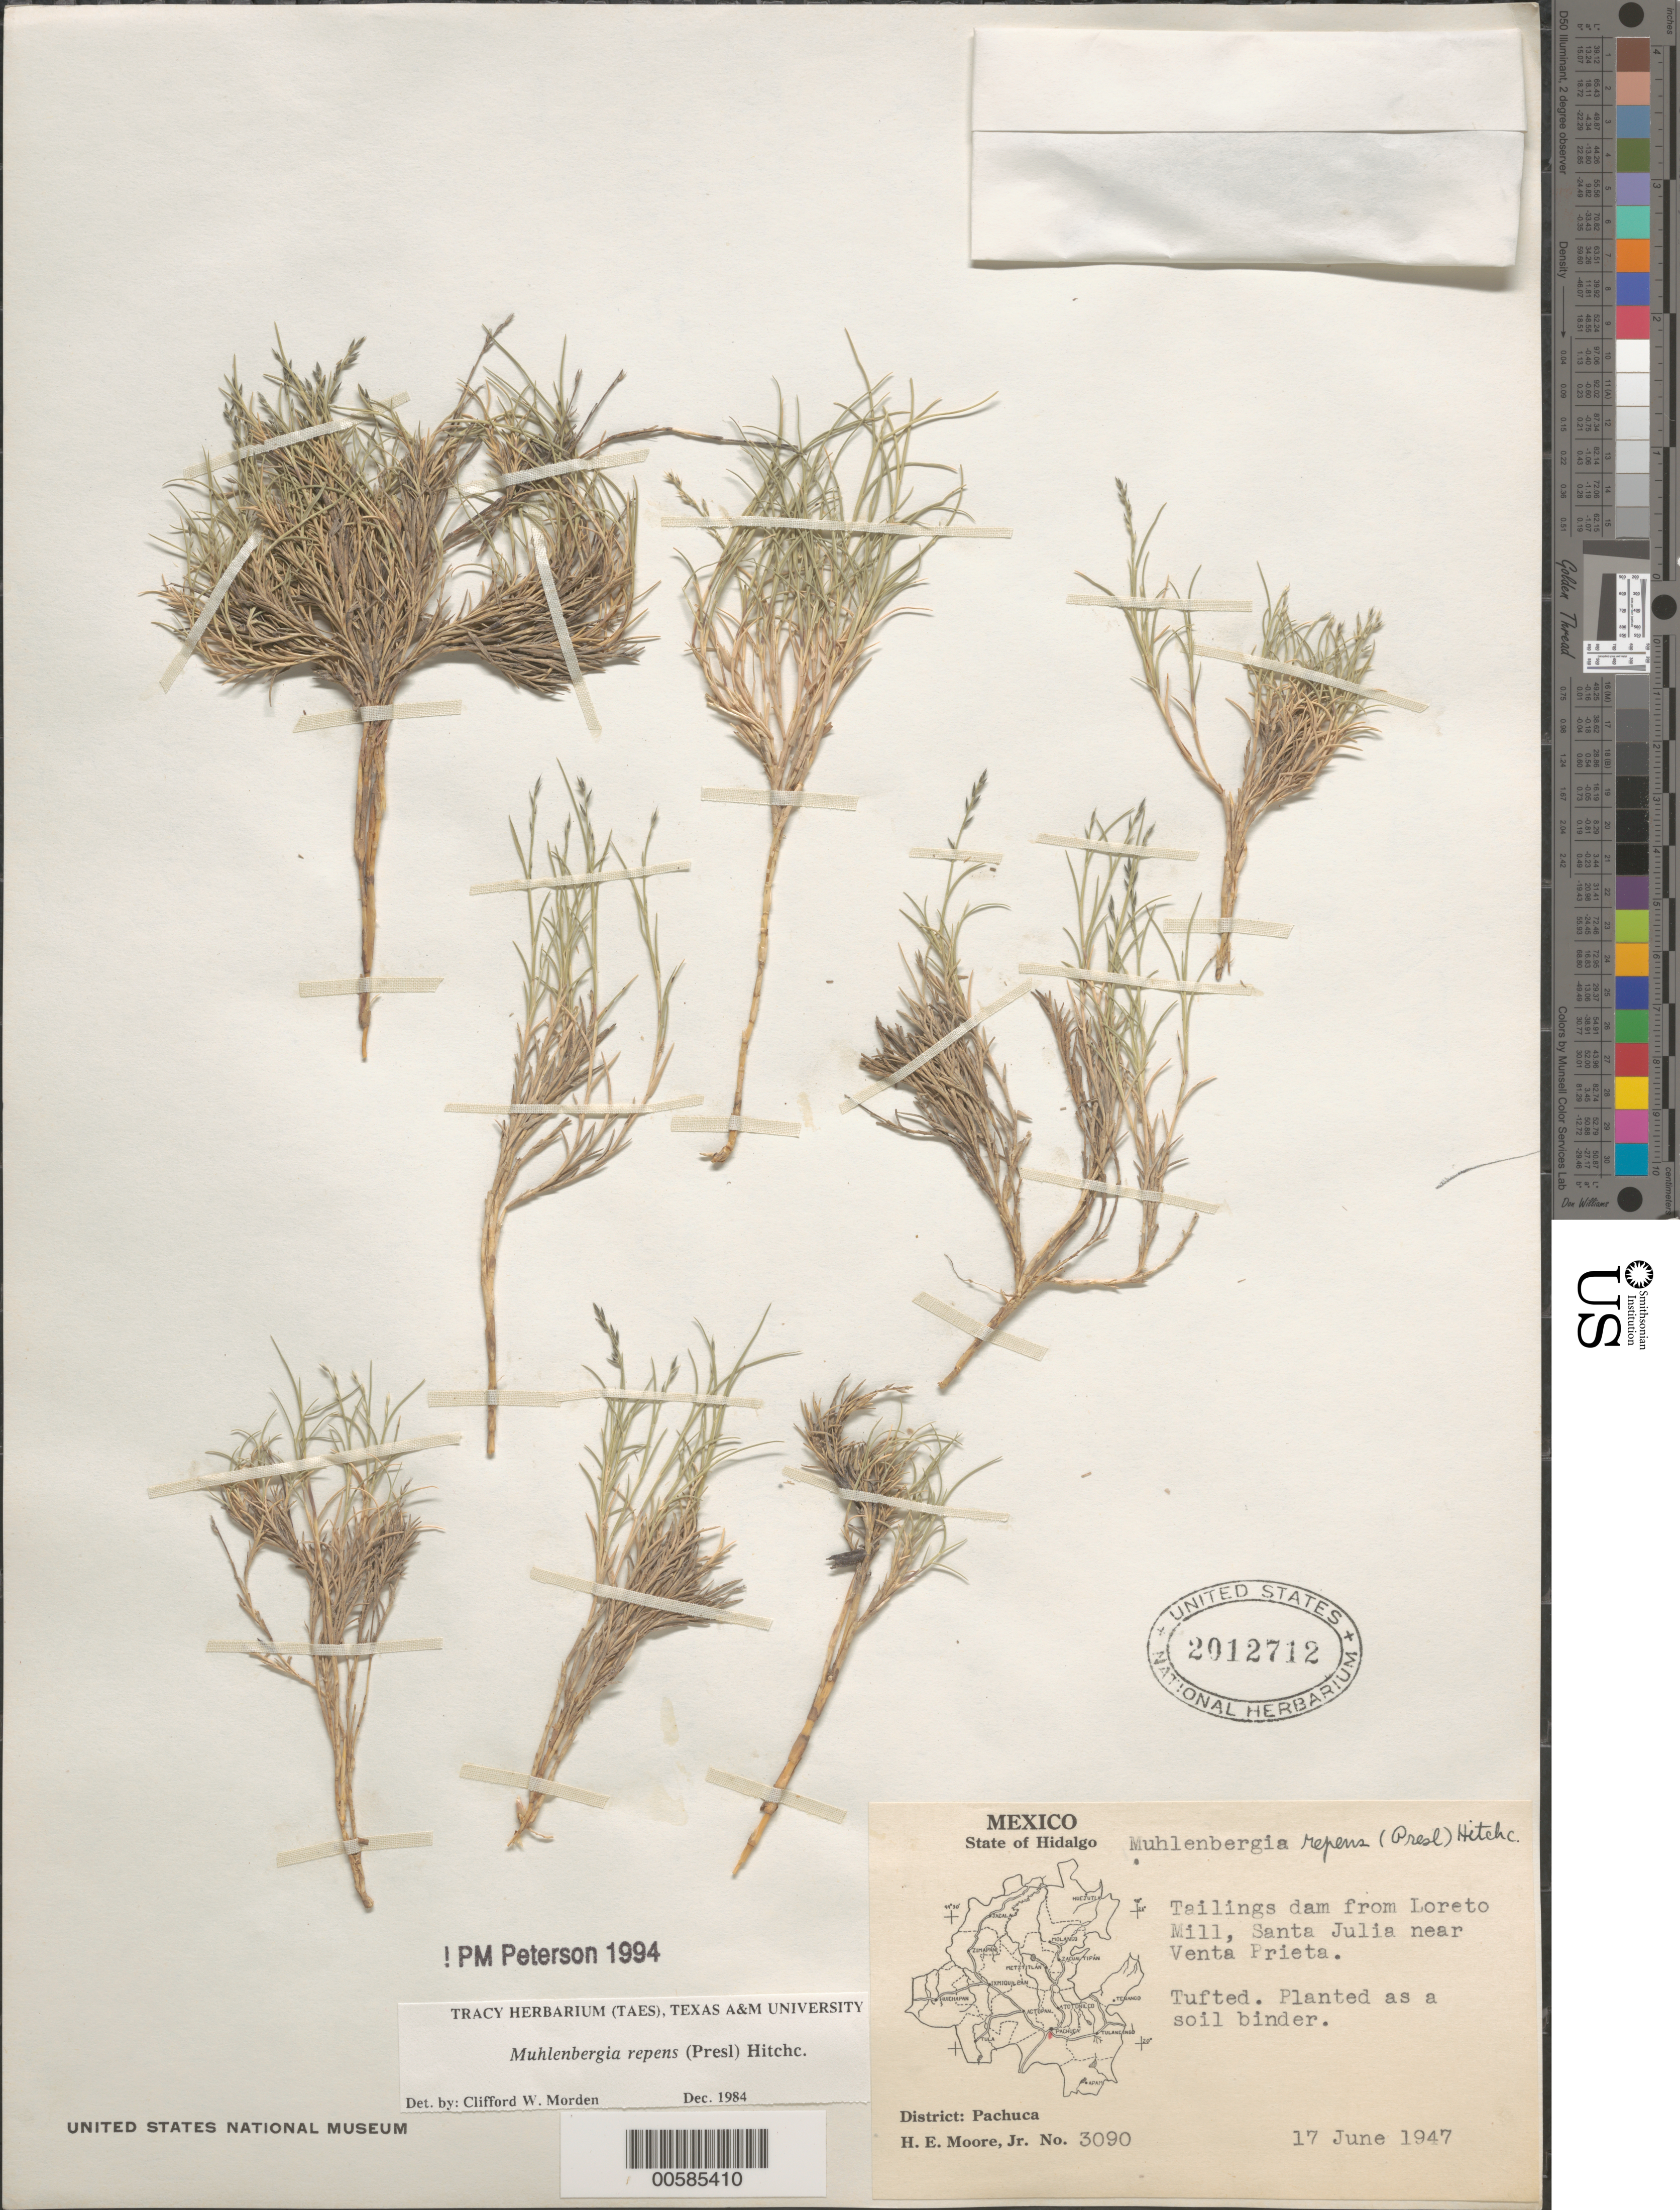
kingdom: Plantae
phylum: Tracheophyta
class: Liliopsida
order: Poales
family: Poaceae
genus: Muhlenbergia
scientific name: Muhlenbergia repens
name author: (J. Presl) Hitchc.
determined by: Morden, C. W.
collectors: H. E. Moore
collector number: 3090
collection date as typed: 17 Jun 1947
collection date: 1947-06-17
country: Mexico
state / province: Hidalgo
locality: Tailings dam from Loreto Mill, Santa Julia near Venta Prieta. Dist: Pachuca.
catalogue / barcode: US 2012712